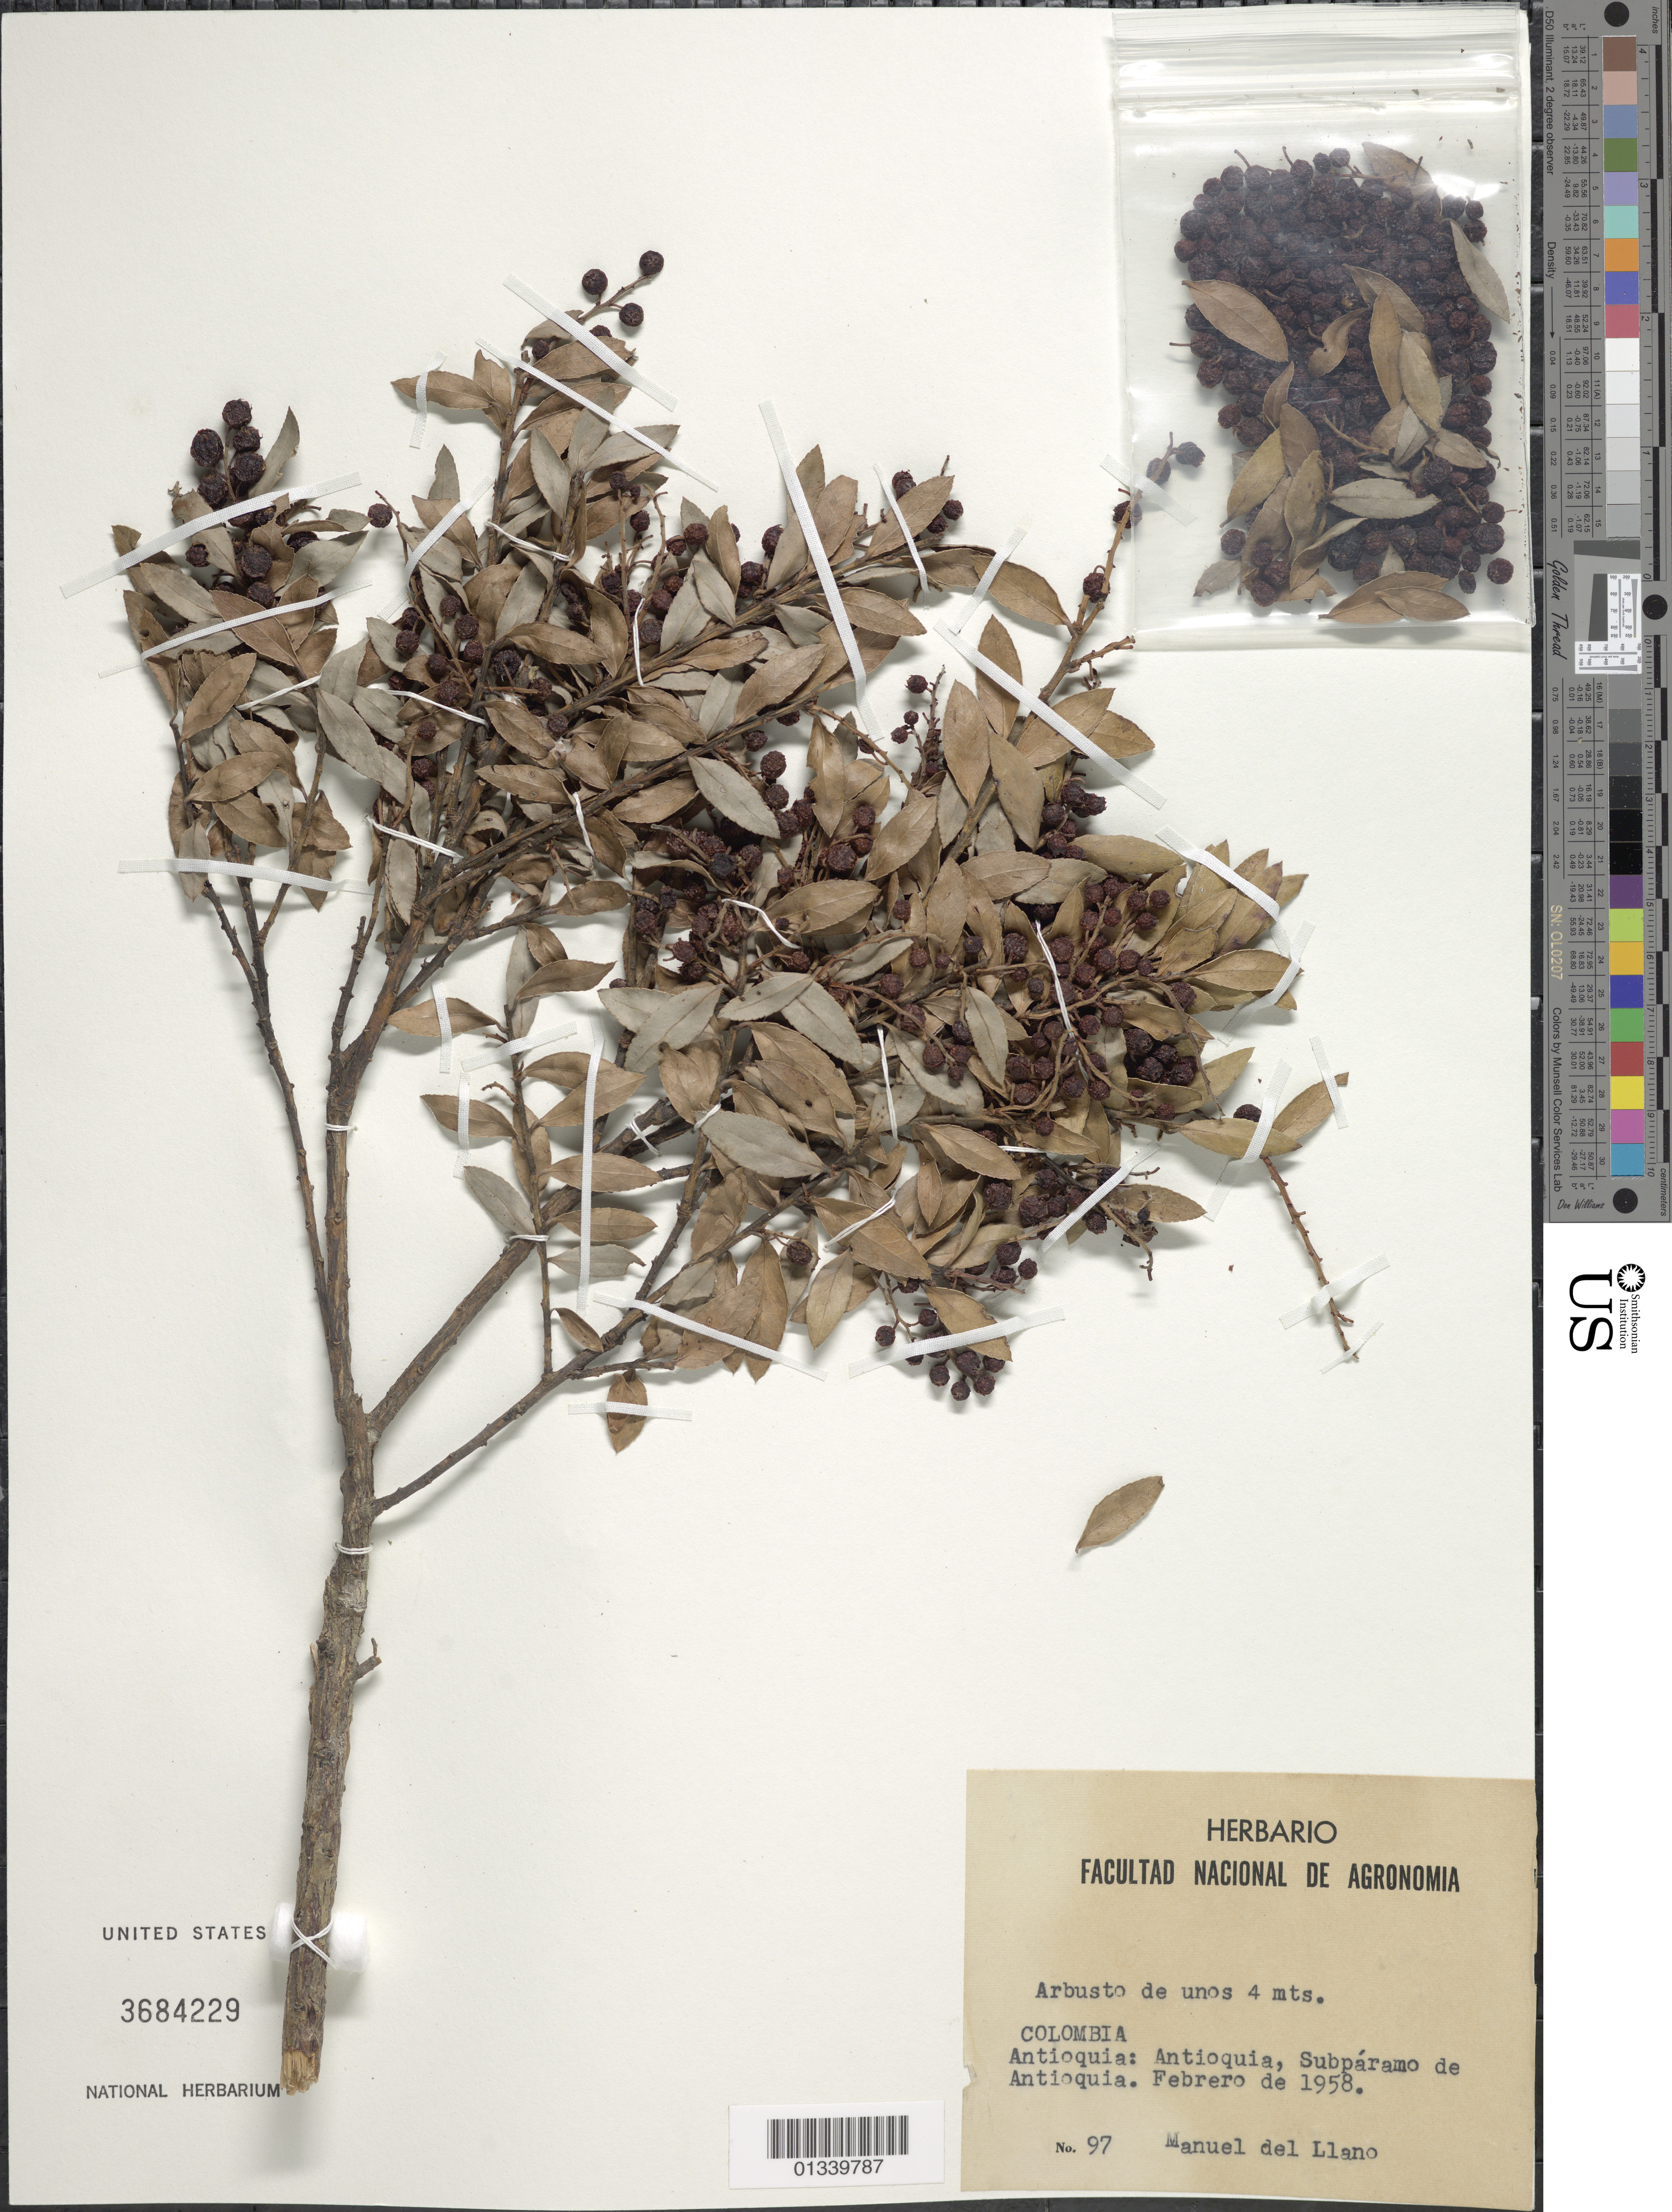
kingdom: Plantae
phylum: Tracheophyta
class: Magnoliopsida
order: Ericales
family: Ericaceae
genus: Vaccinium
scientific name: Vaccinium meridionale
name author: Sw.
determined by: Strong, Mark T., (BOT), Smithsonian Institution - National Museum of Natural History (UNITED STATES)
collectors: M. d. Llano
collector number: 97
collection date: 1958-02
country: Colombia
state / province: Antioquia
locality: Antioquia, Subparamo de Antioquia.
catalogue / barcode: US 3684229